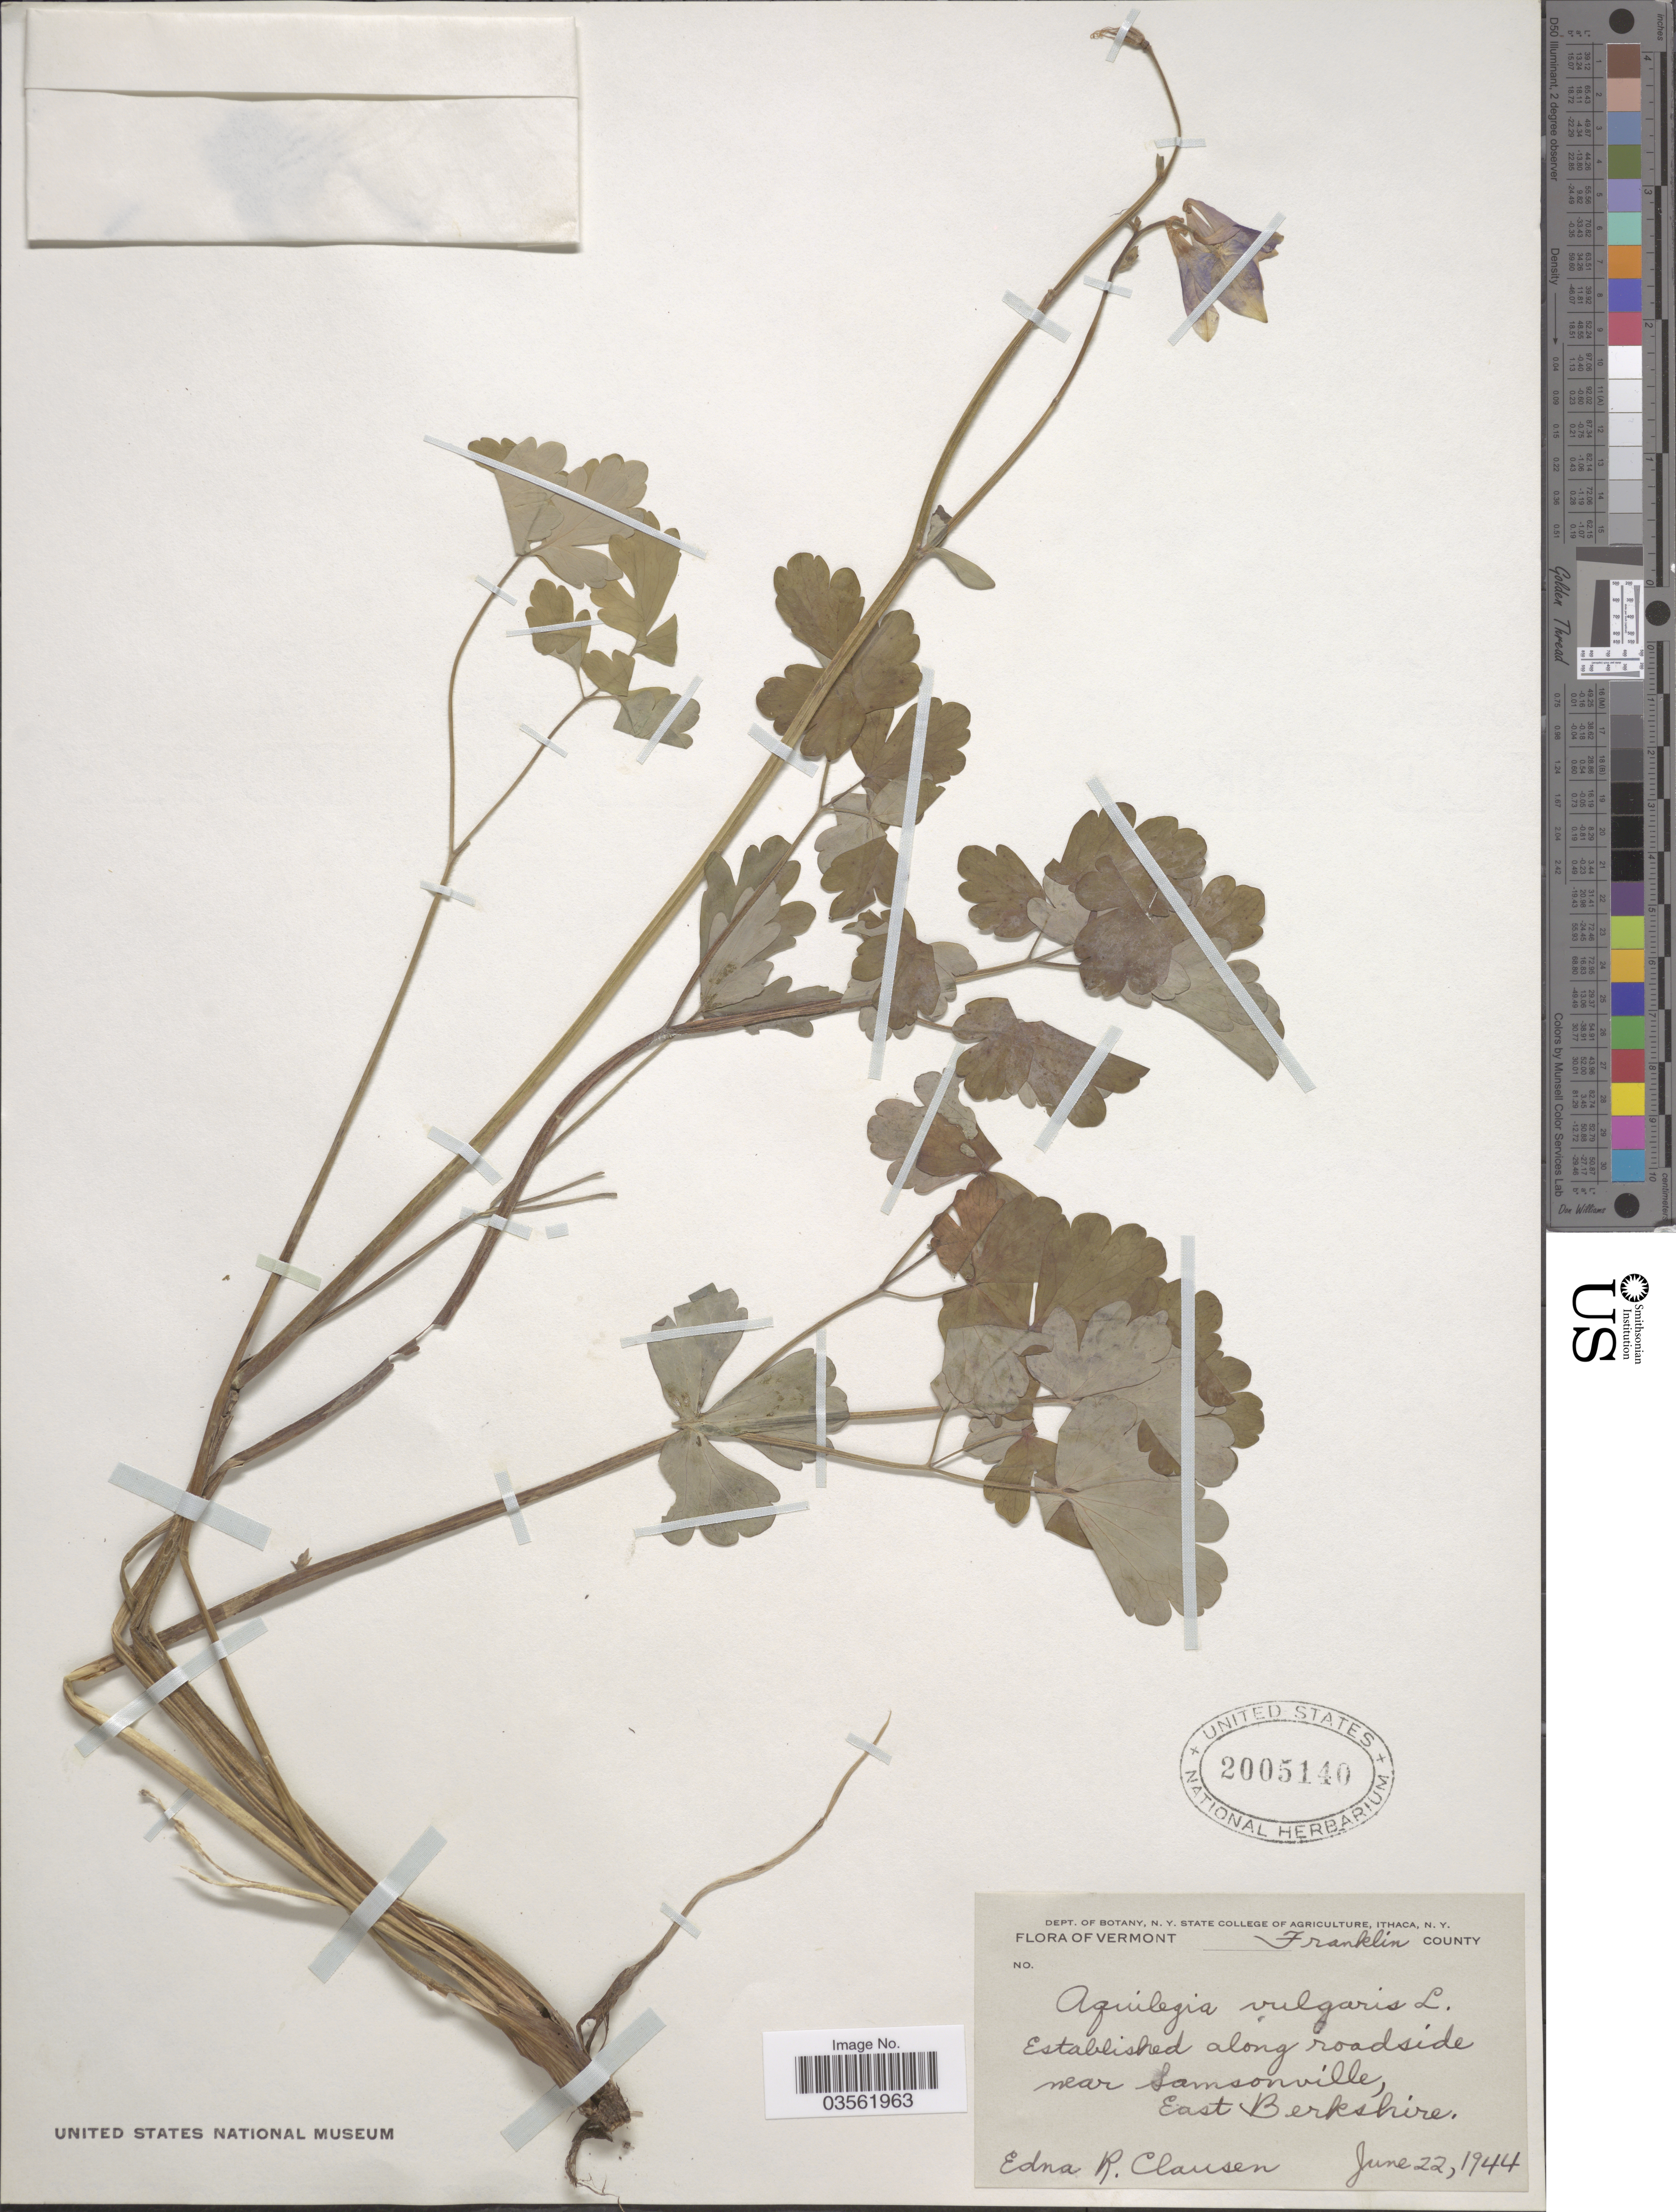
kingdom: Plantae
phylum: Tracheophyta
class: Magnoliopsida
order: Ranunculales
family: Ranunculaceae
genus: Aquilegia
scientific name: Aquilegia vulgaris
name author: L.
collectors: E. Clausen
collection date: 1944-06-22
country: United States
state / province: Vermont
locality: Franklin County. Established along roadside near Samsonville, East Berkshire.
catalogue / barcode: US 2005140